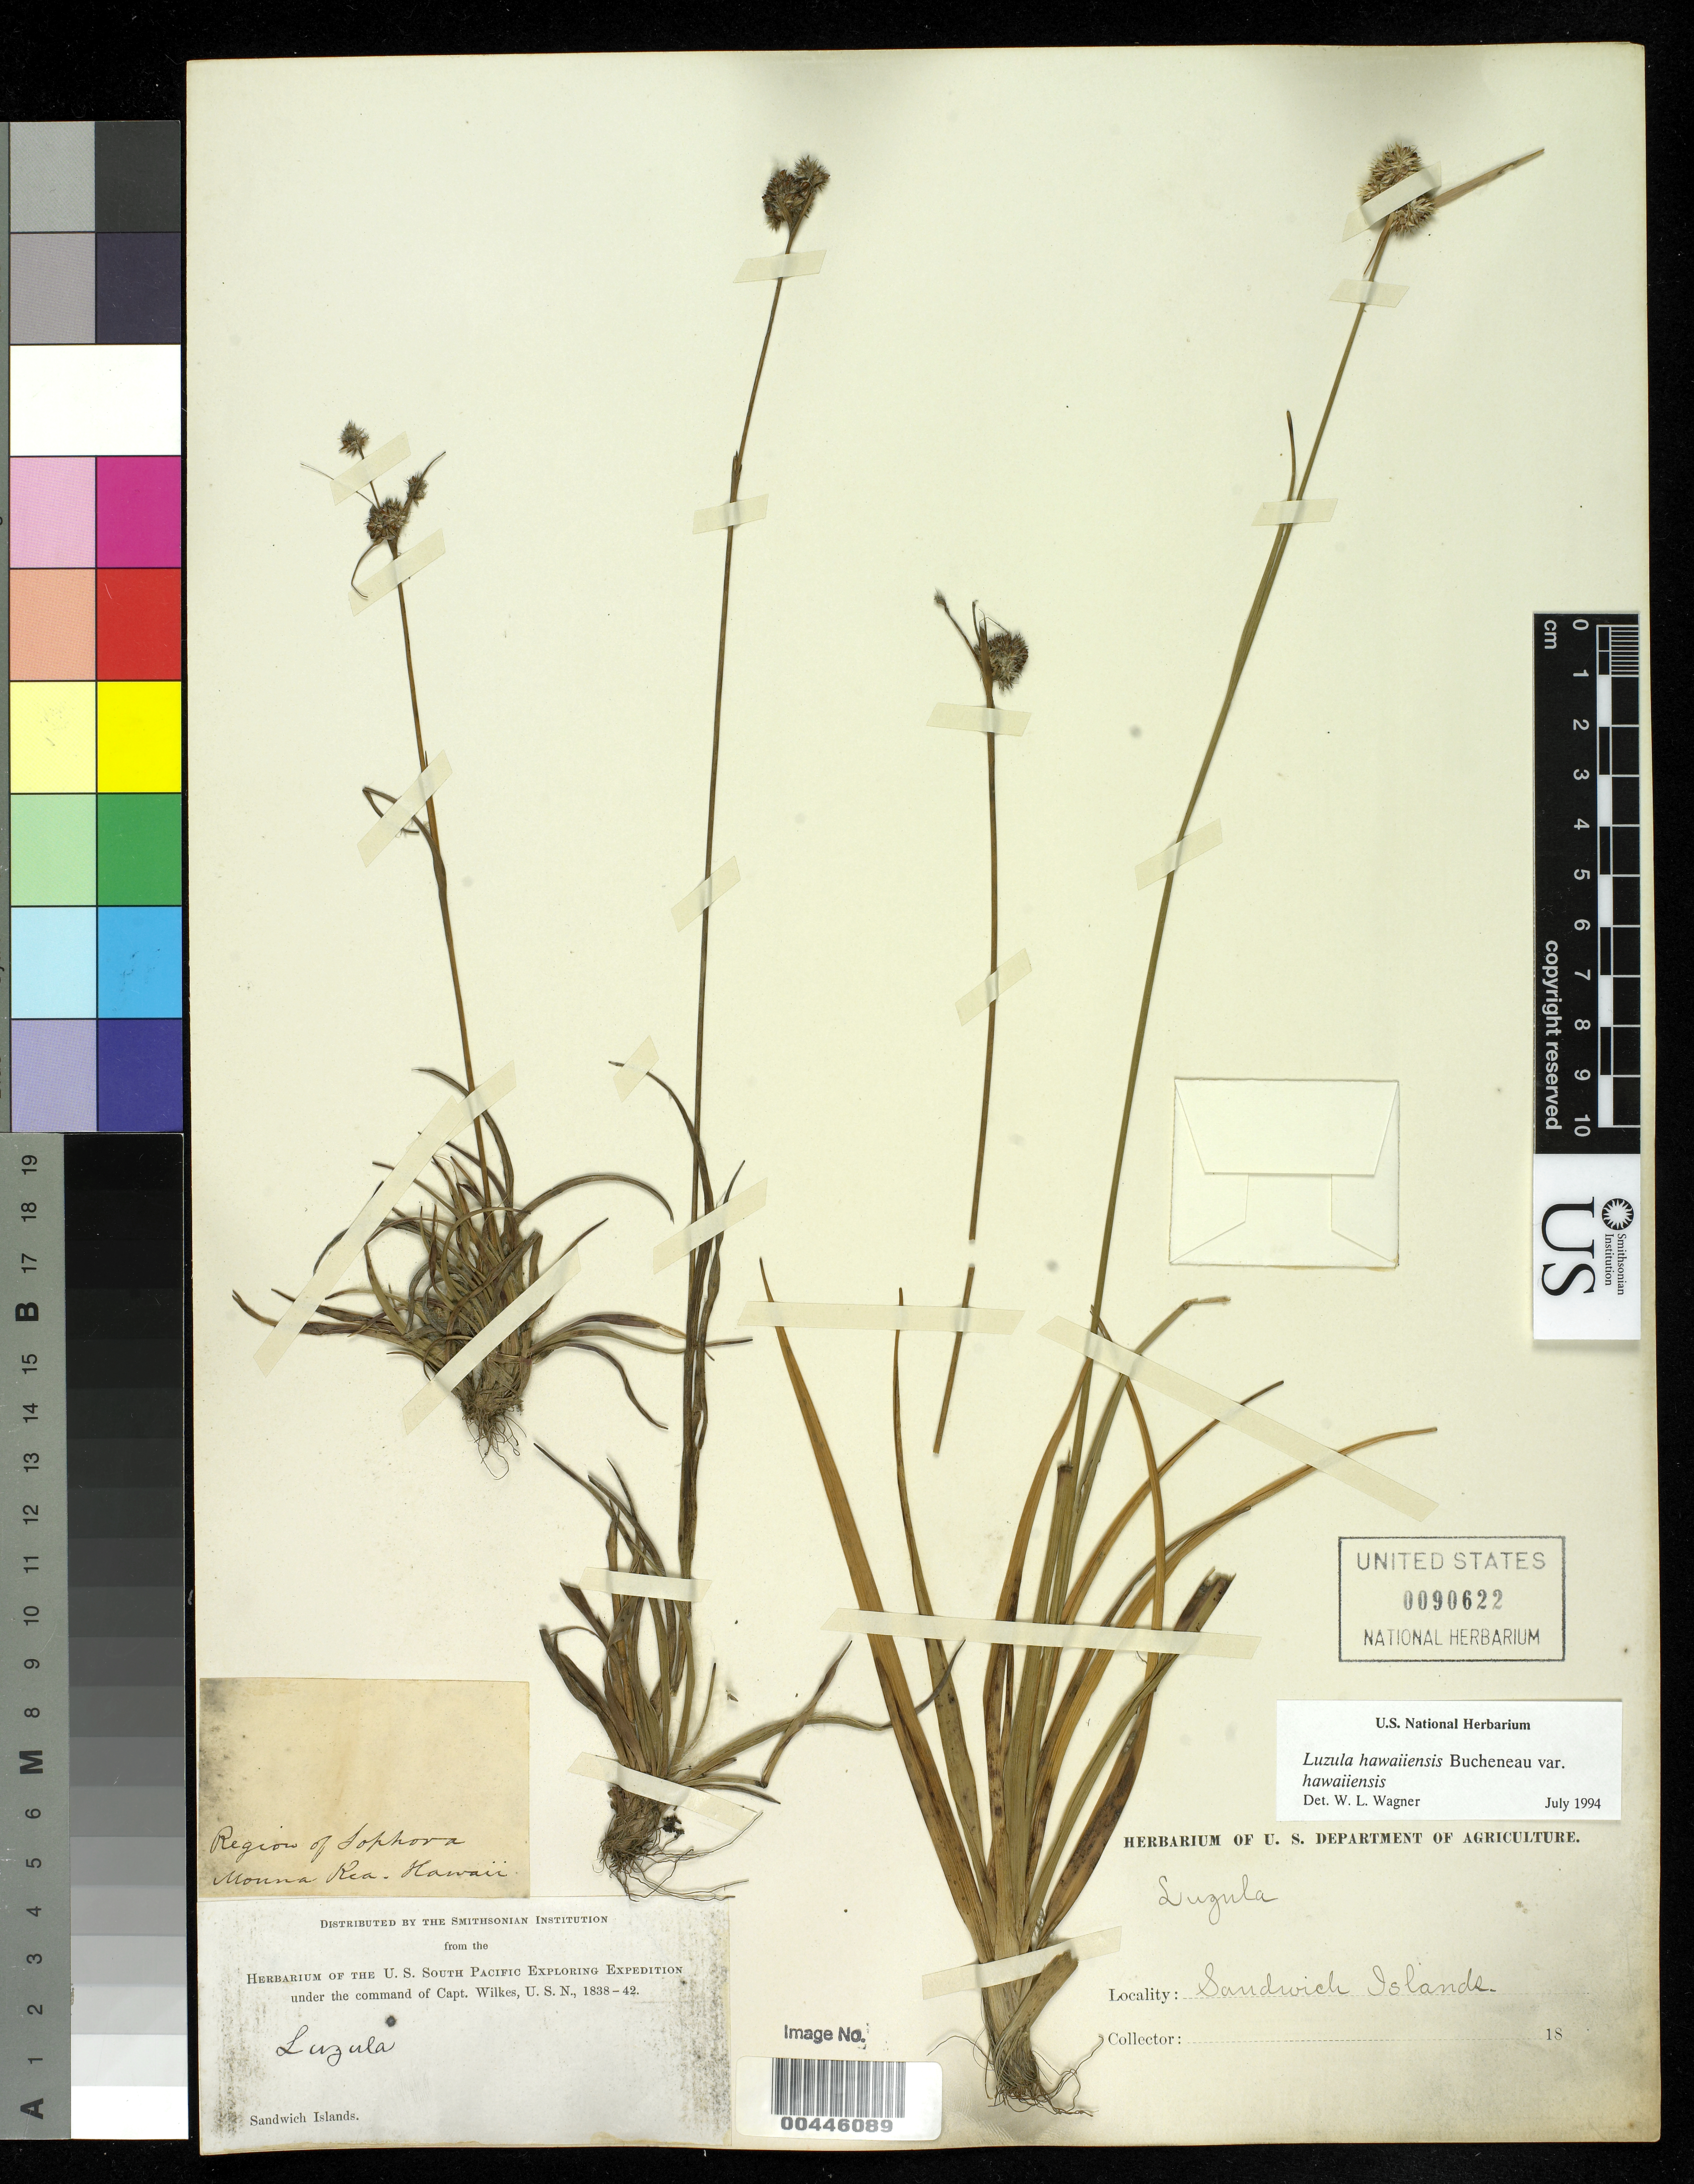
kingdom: Plantae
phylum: Tracheophyta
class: Liliopsida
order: Poales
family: Juncaceae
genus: Luzula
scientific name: Luzula hawaiiensis var. hawaiiensis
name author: Buchenau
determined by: Wagner, W. L., (BOT), Smithsonian Institution - National Museum of Natural History (UNITED STATES)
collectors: Wilkes Explor. Exped.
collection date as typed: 1838 to -- --- 1842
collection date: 1838/1842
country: United States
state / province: Hawaii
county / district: Hawaii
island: Hawaii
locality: Mauna Kea, region of Sophora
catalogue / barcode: US 90622